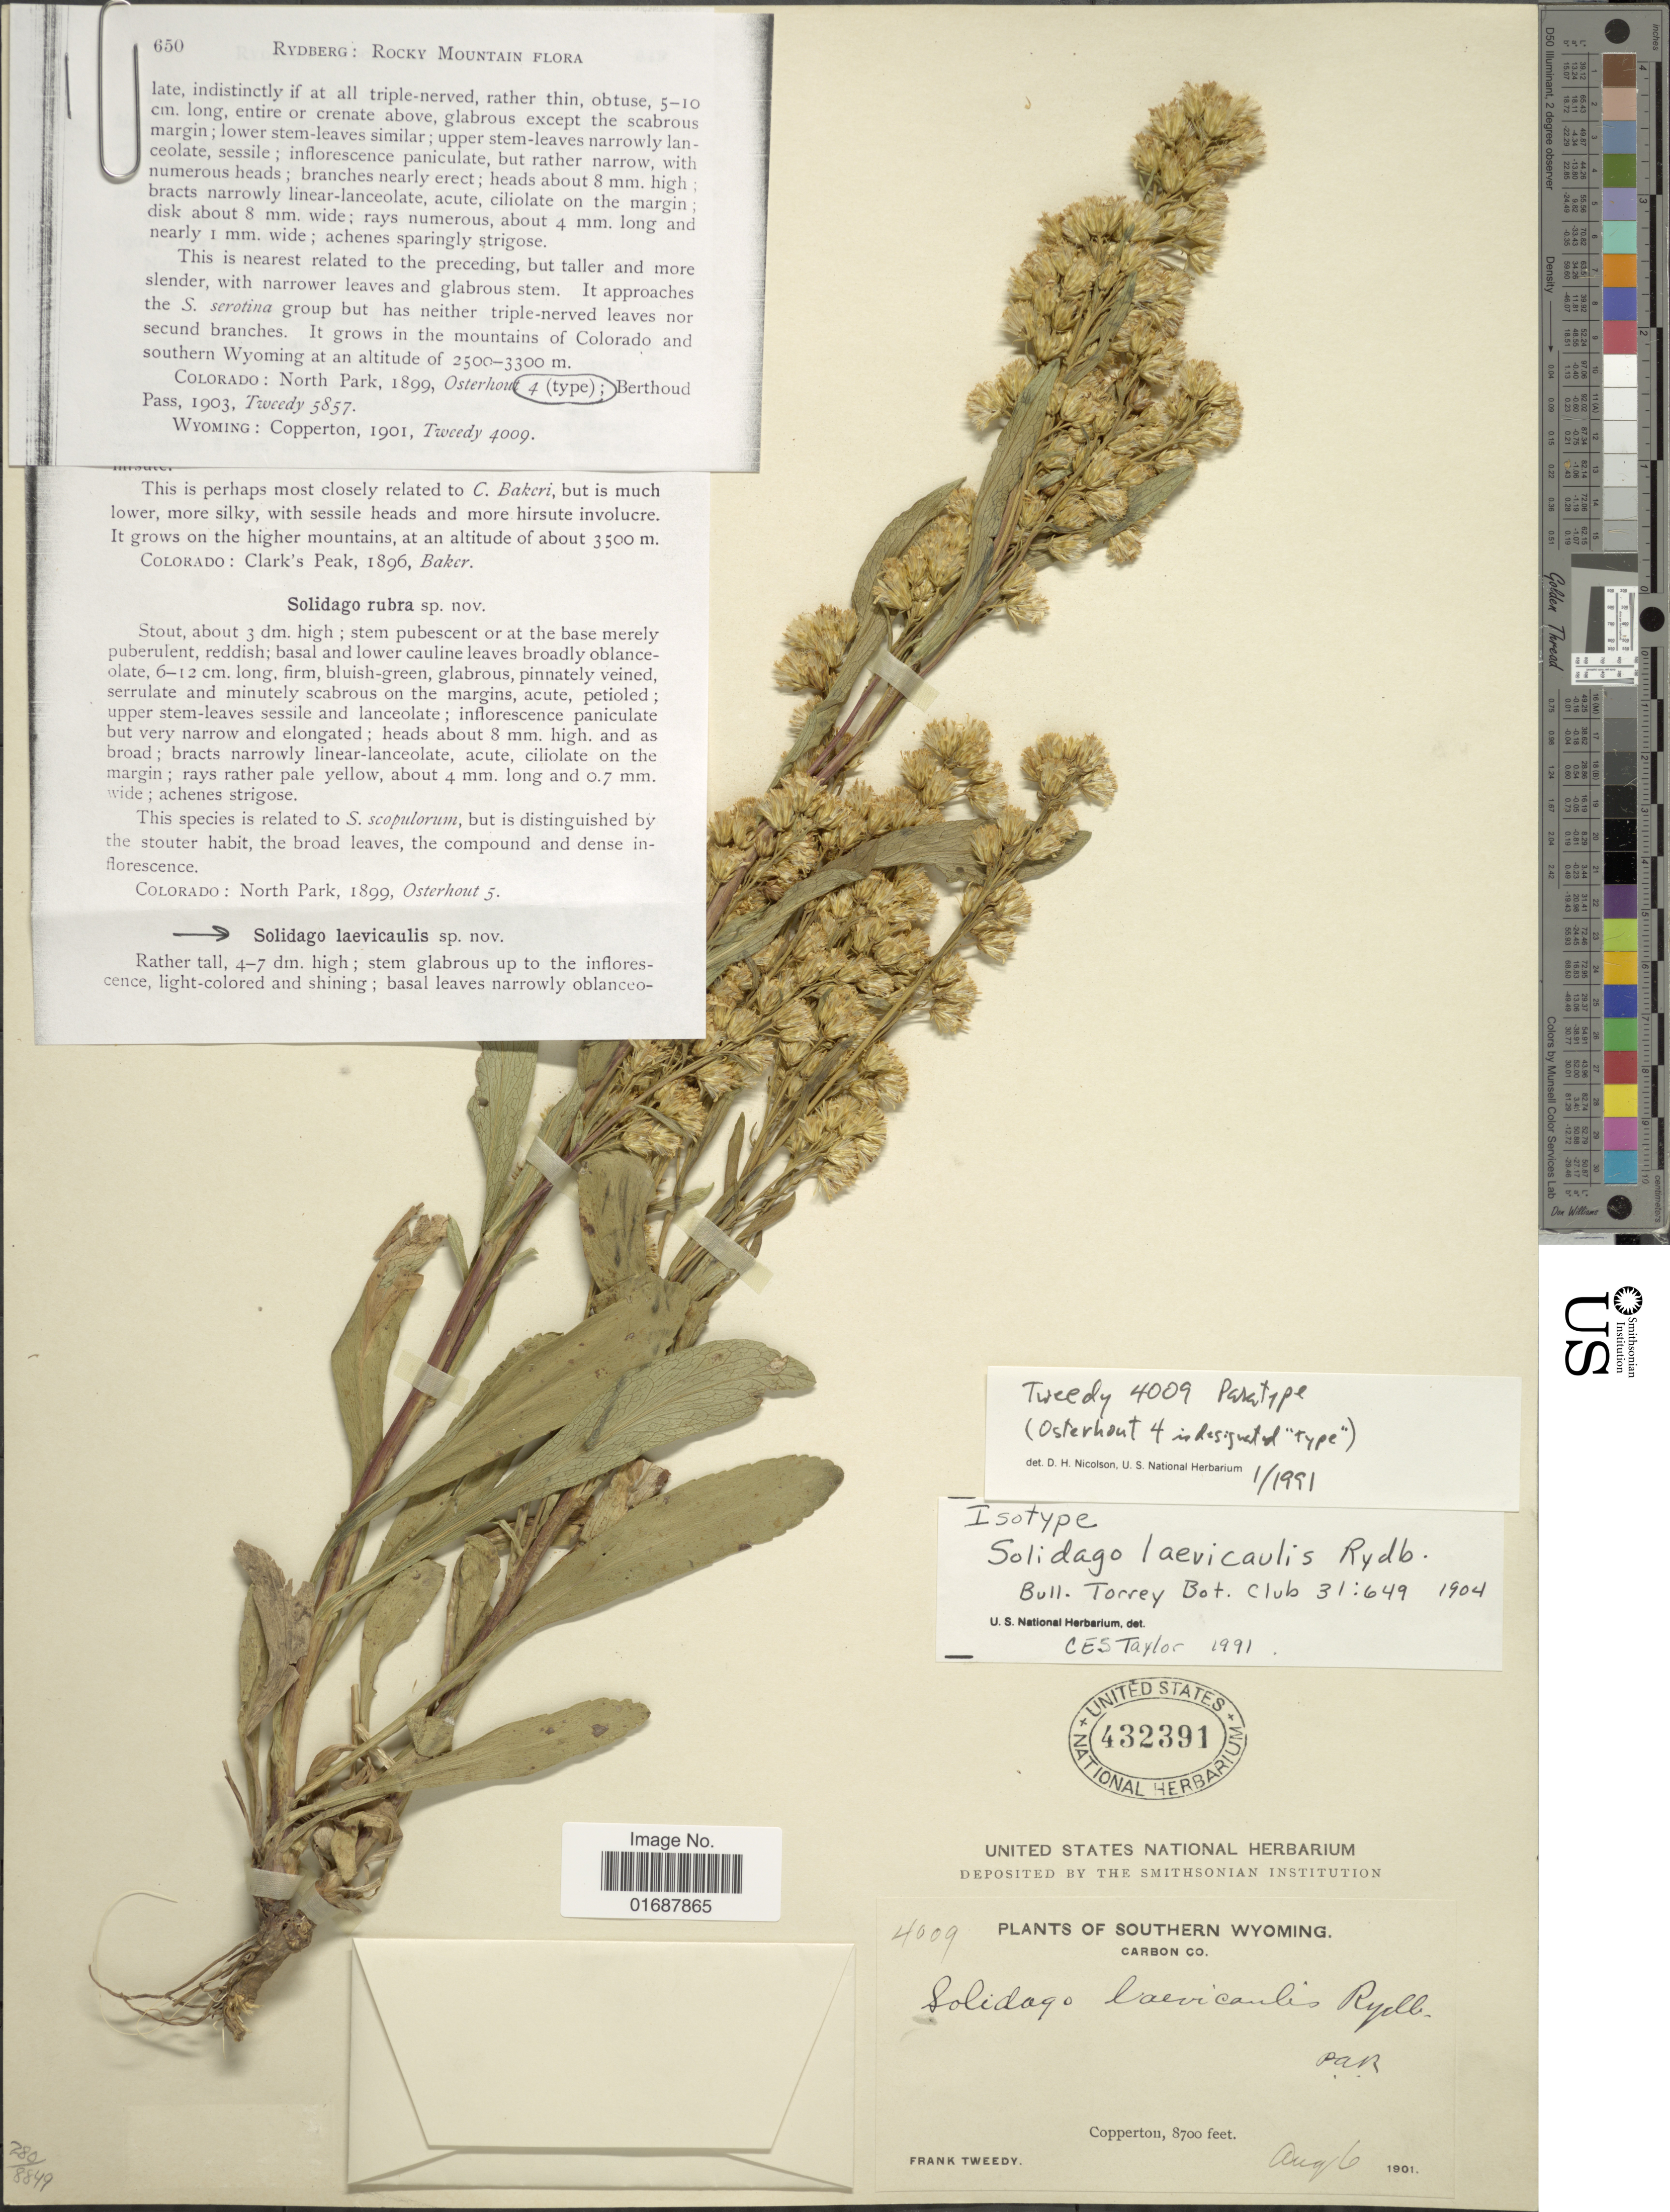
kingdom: Plantae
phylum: Tracheophyta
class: Magnoliopsida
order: Asterales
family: Asteraceae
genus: Solidago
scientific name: Solidago laevicaulis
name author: Rydb.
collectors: F. Tweedy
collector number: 4009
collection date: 1901-07-06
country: United States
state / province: Wyoming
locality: Southern Wyoming Carbon Co. Copperton.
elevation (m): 2652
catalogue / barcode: US 432391